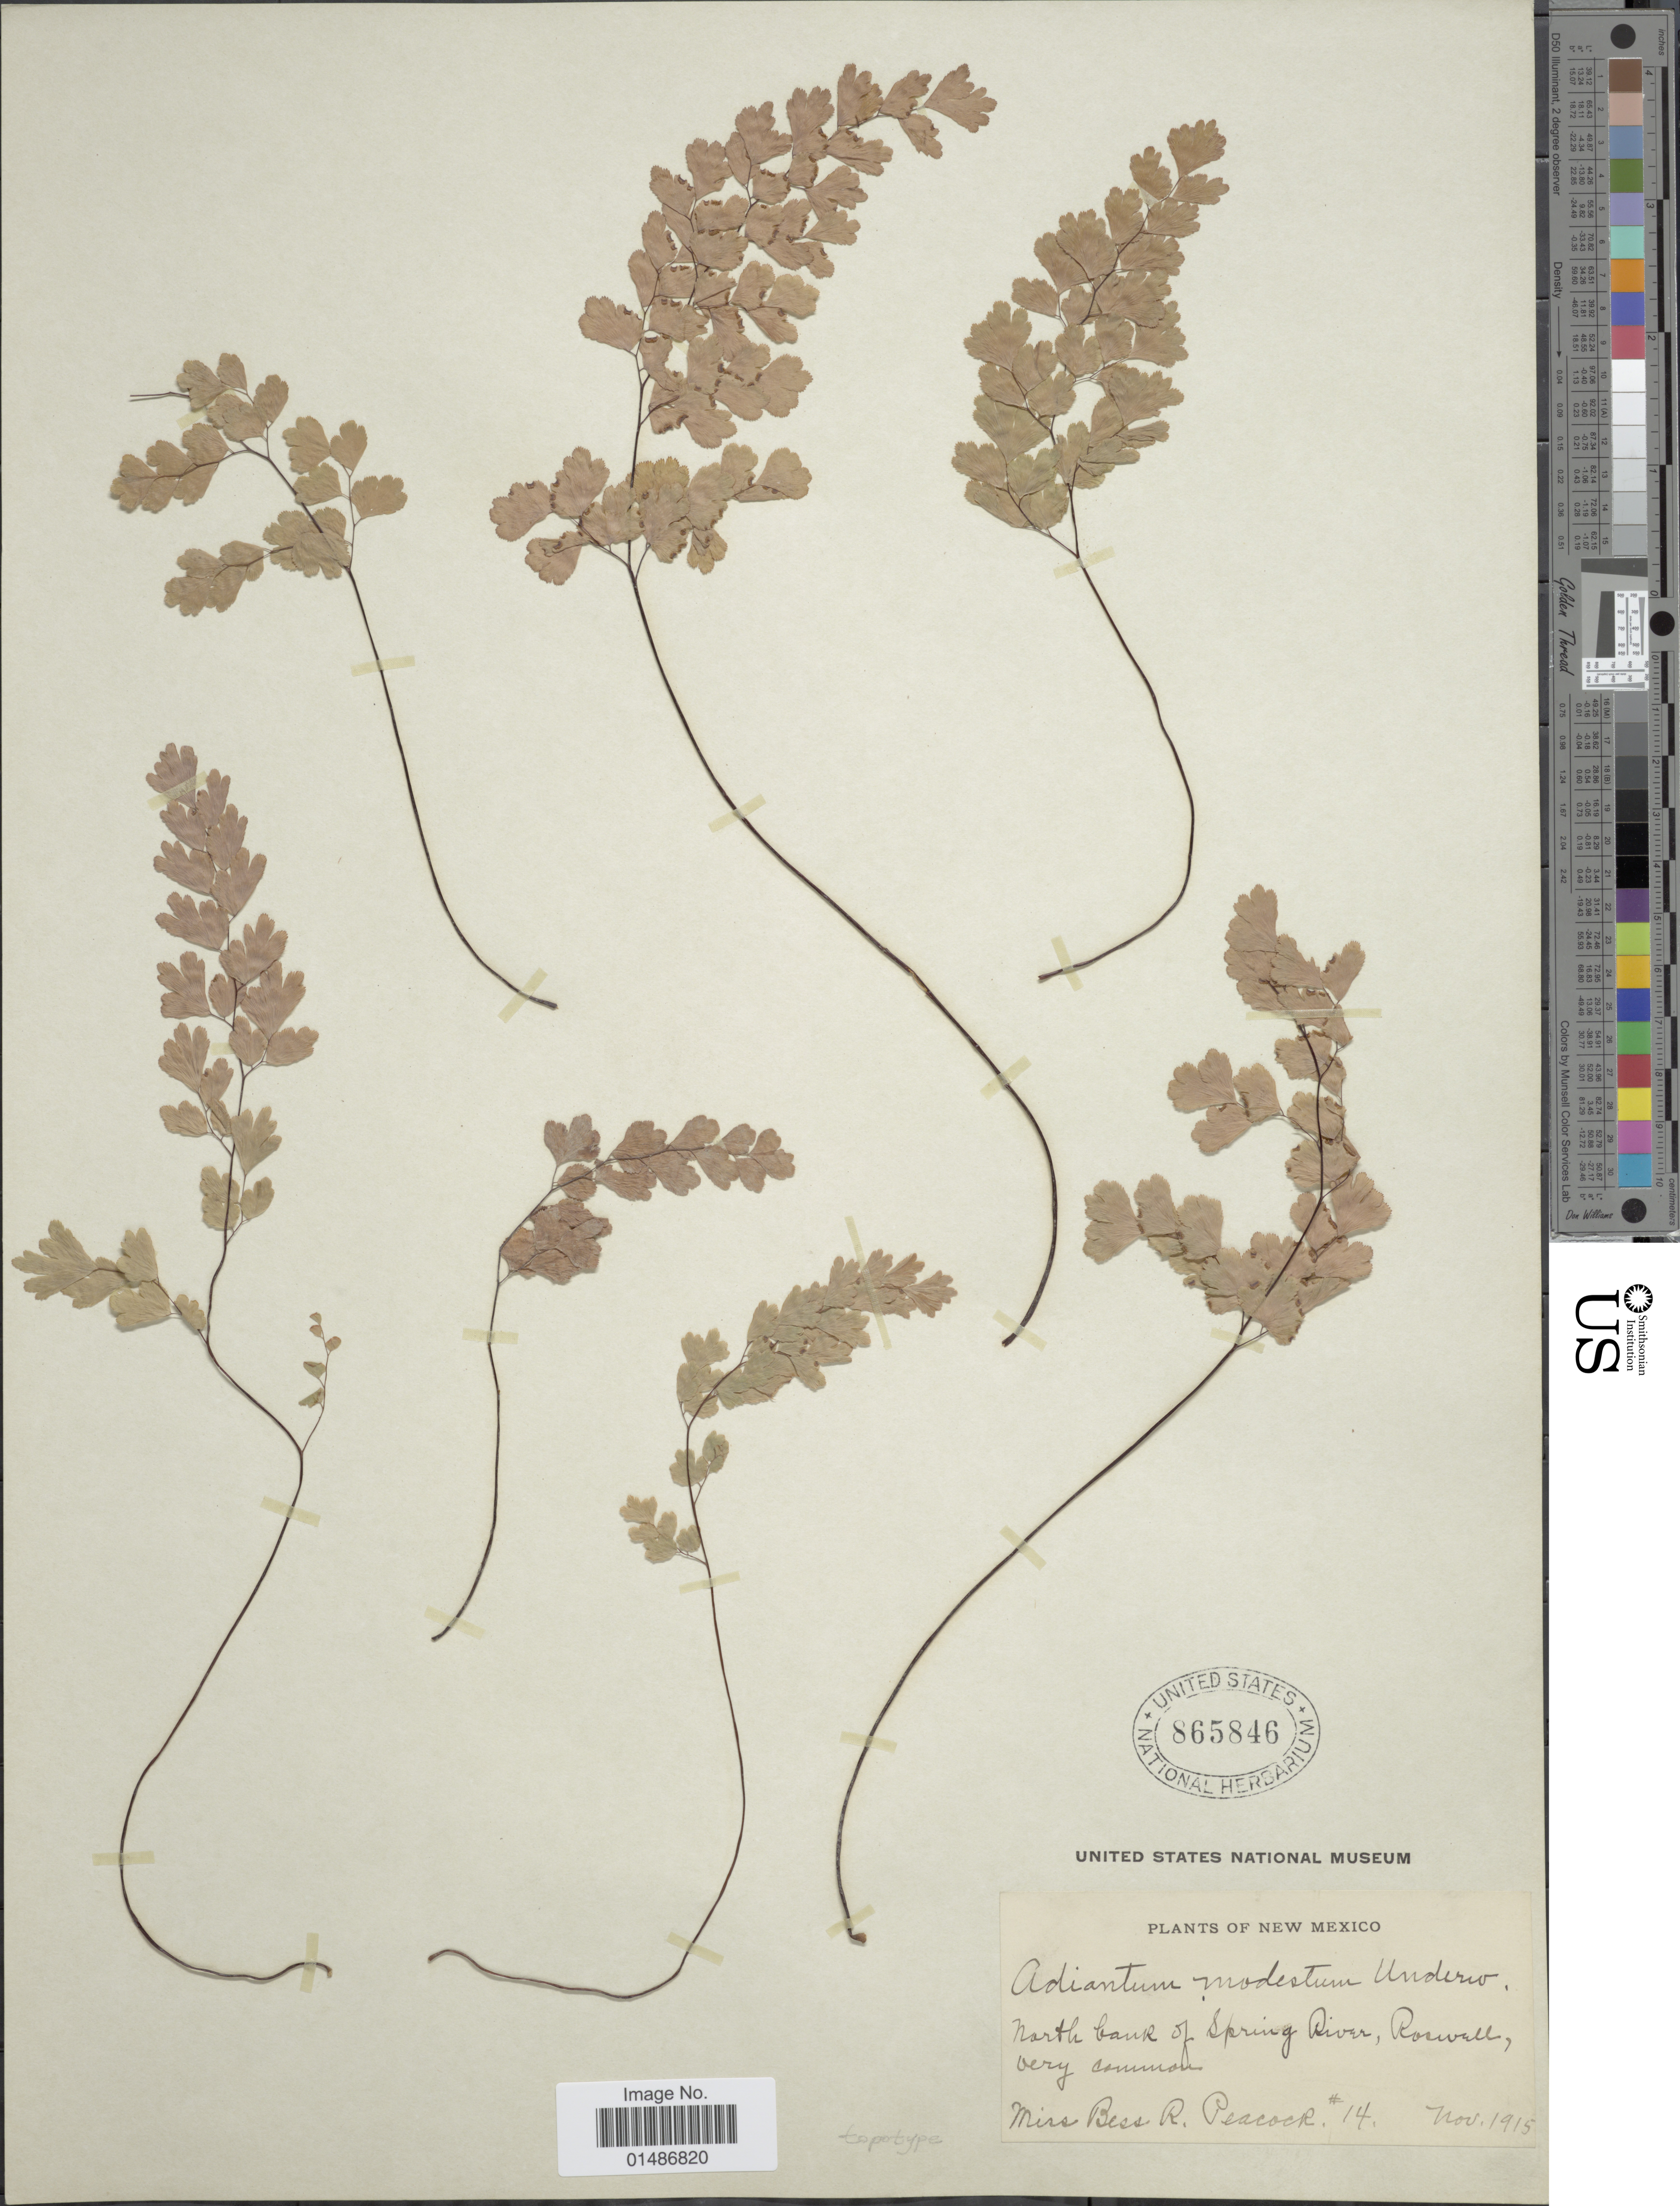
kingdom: Plantae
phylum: Tracheophyta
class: Polypodiopsida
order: Polypodiales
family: Pteridaceae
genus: Adiantum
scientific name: Adiantum capillus-veneris var. modestum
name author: (Underw.) Fernald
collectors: R. Peacock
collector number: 14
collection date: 1915-11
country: United States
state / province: New Mexico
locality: North bank of Spring River, Roswell, very common.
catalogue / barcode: US 865846